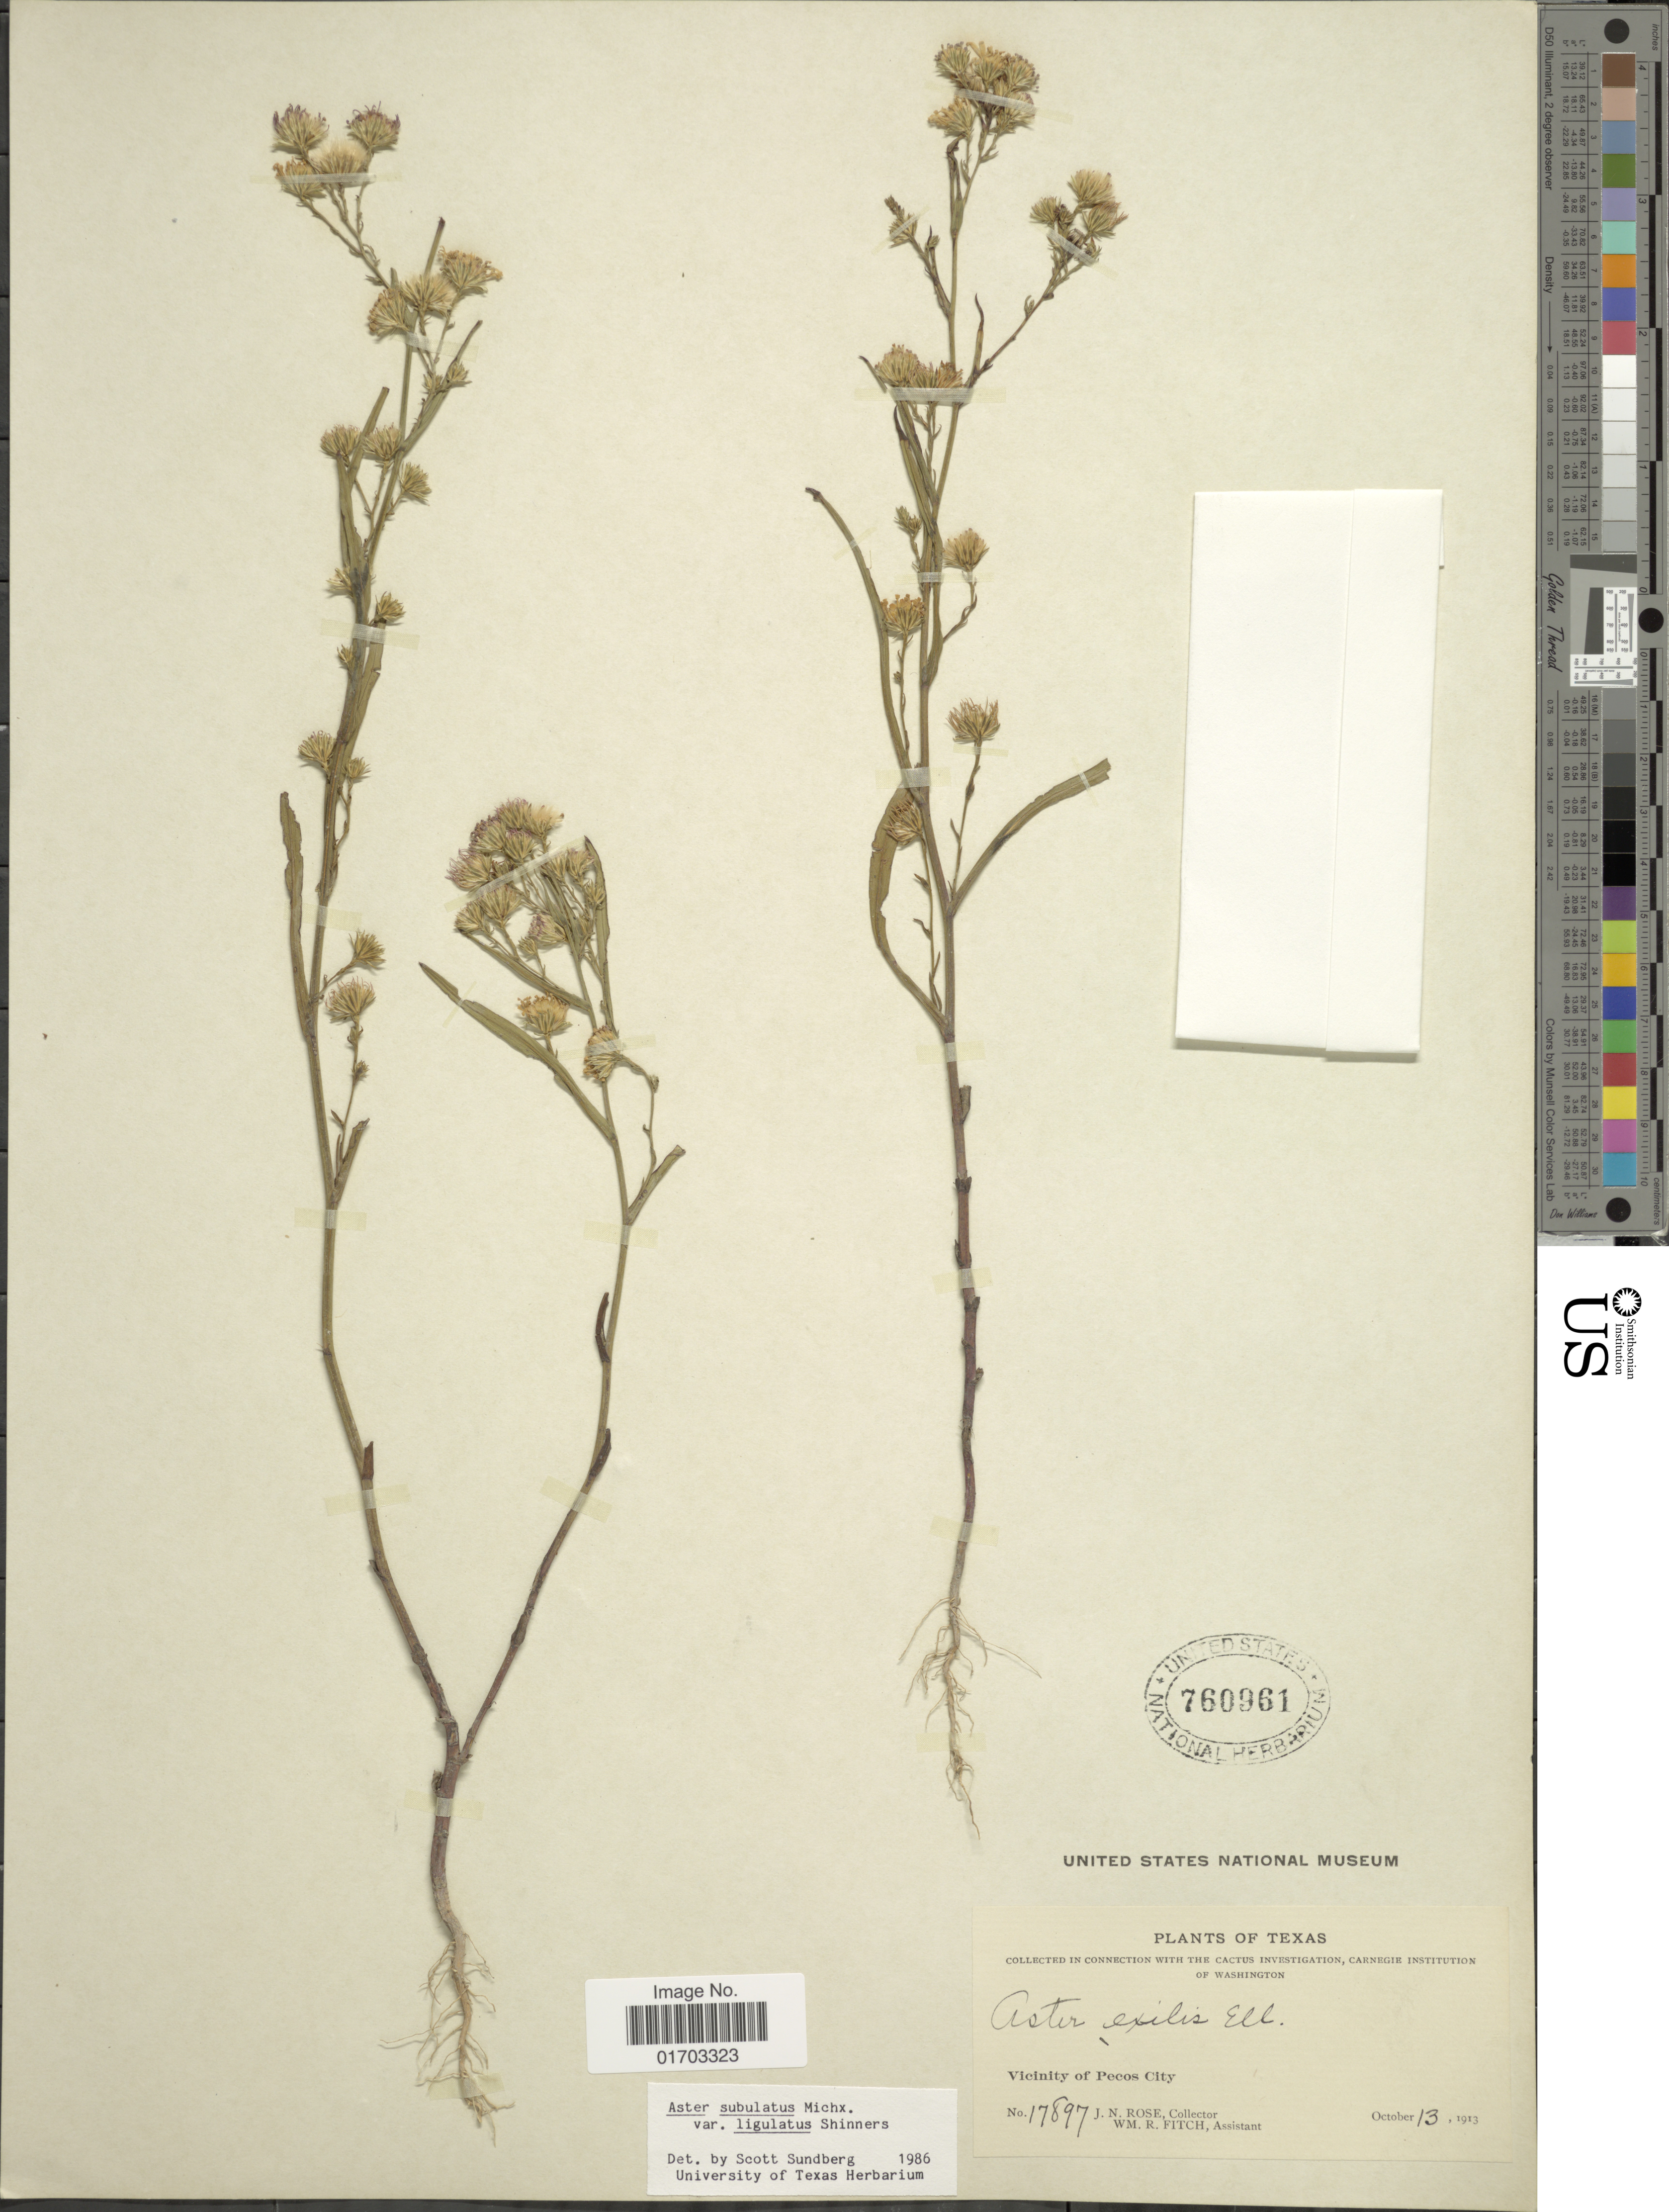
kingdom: Plantae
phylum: Tracheophyta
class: Magnoliopsida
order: Asterales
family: Asteraceae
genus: Symphyotrichum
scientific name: Symphyotrichum subulatum var. ligulatum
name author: (Shinners) S.D. Sundb.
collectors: J. N. Rose & W. R. Fitch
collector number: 17897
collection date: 1913-10-13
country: United States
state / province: Texas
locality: Vicinity of Pecos City.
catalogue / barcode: US 760961